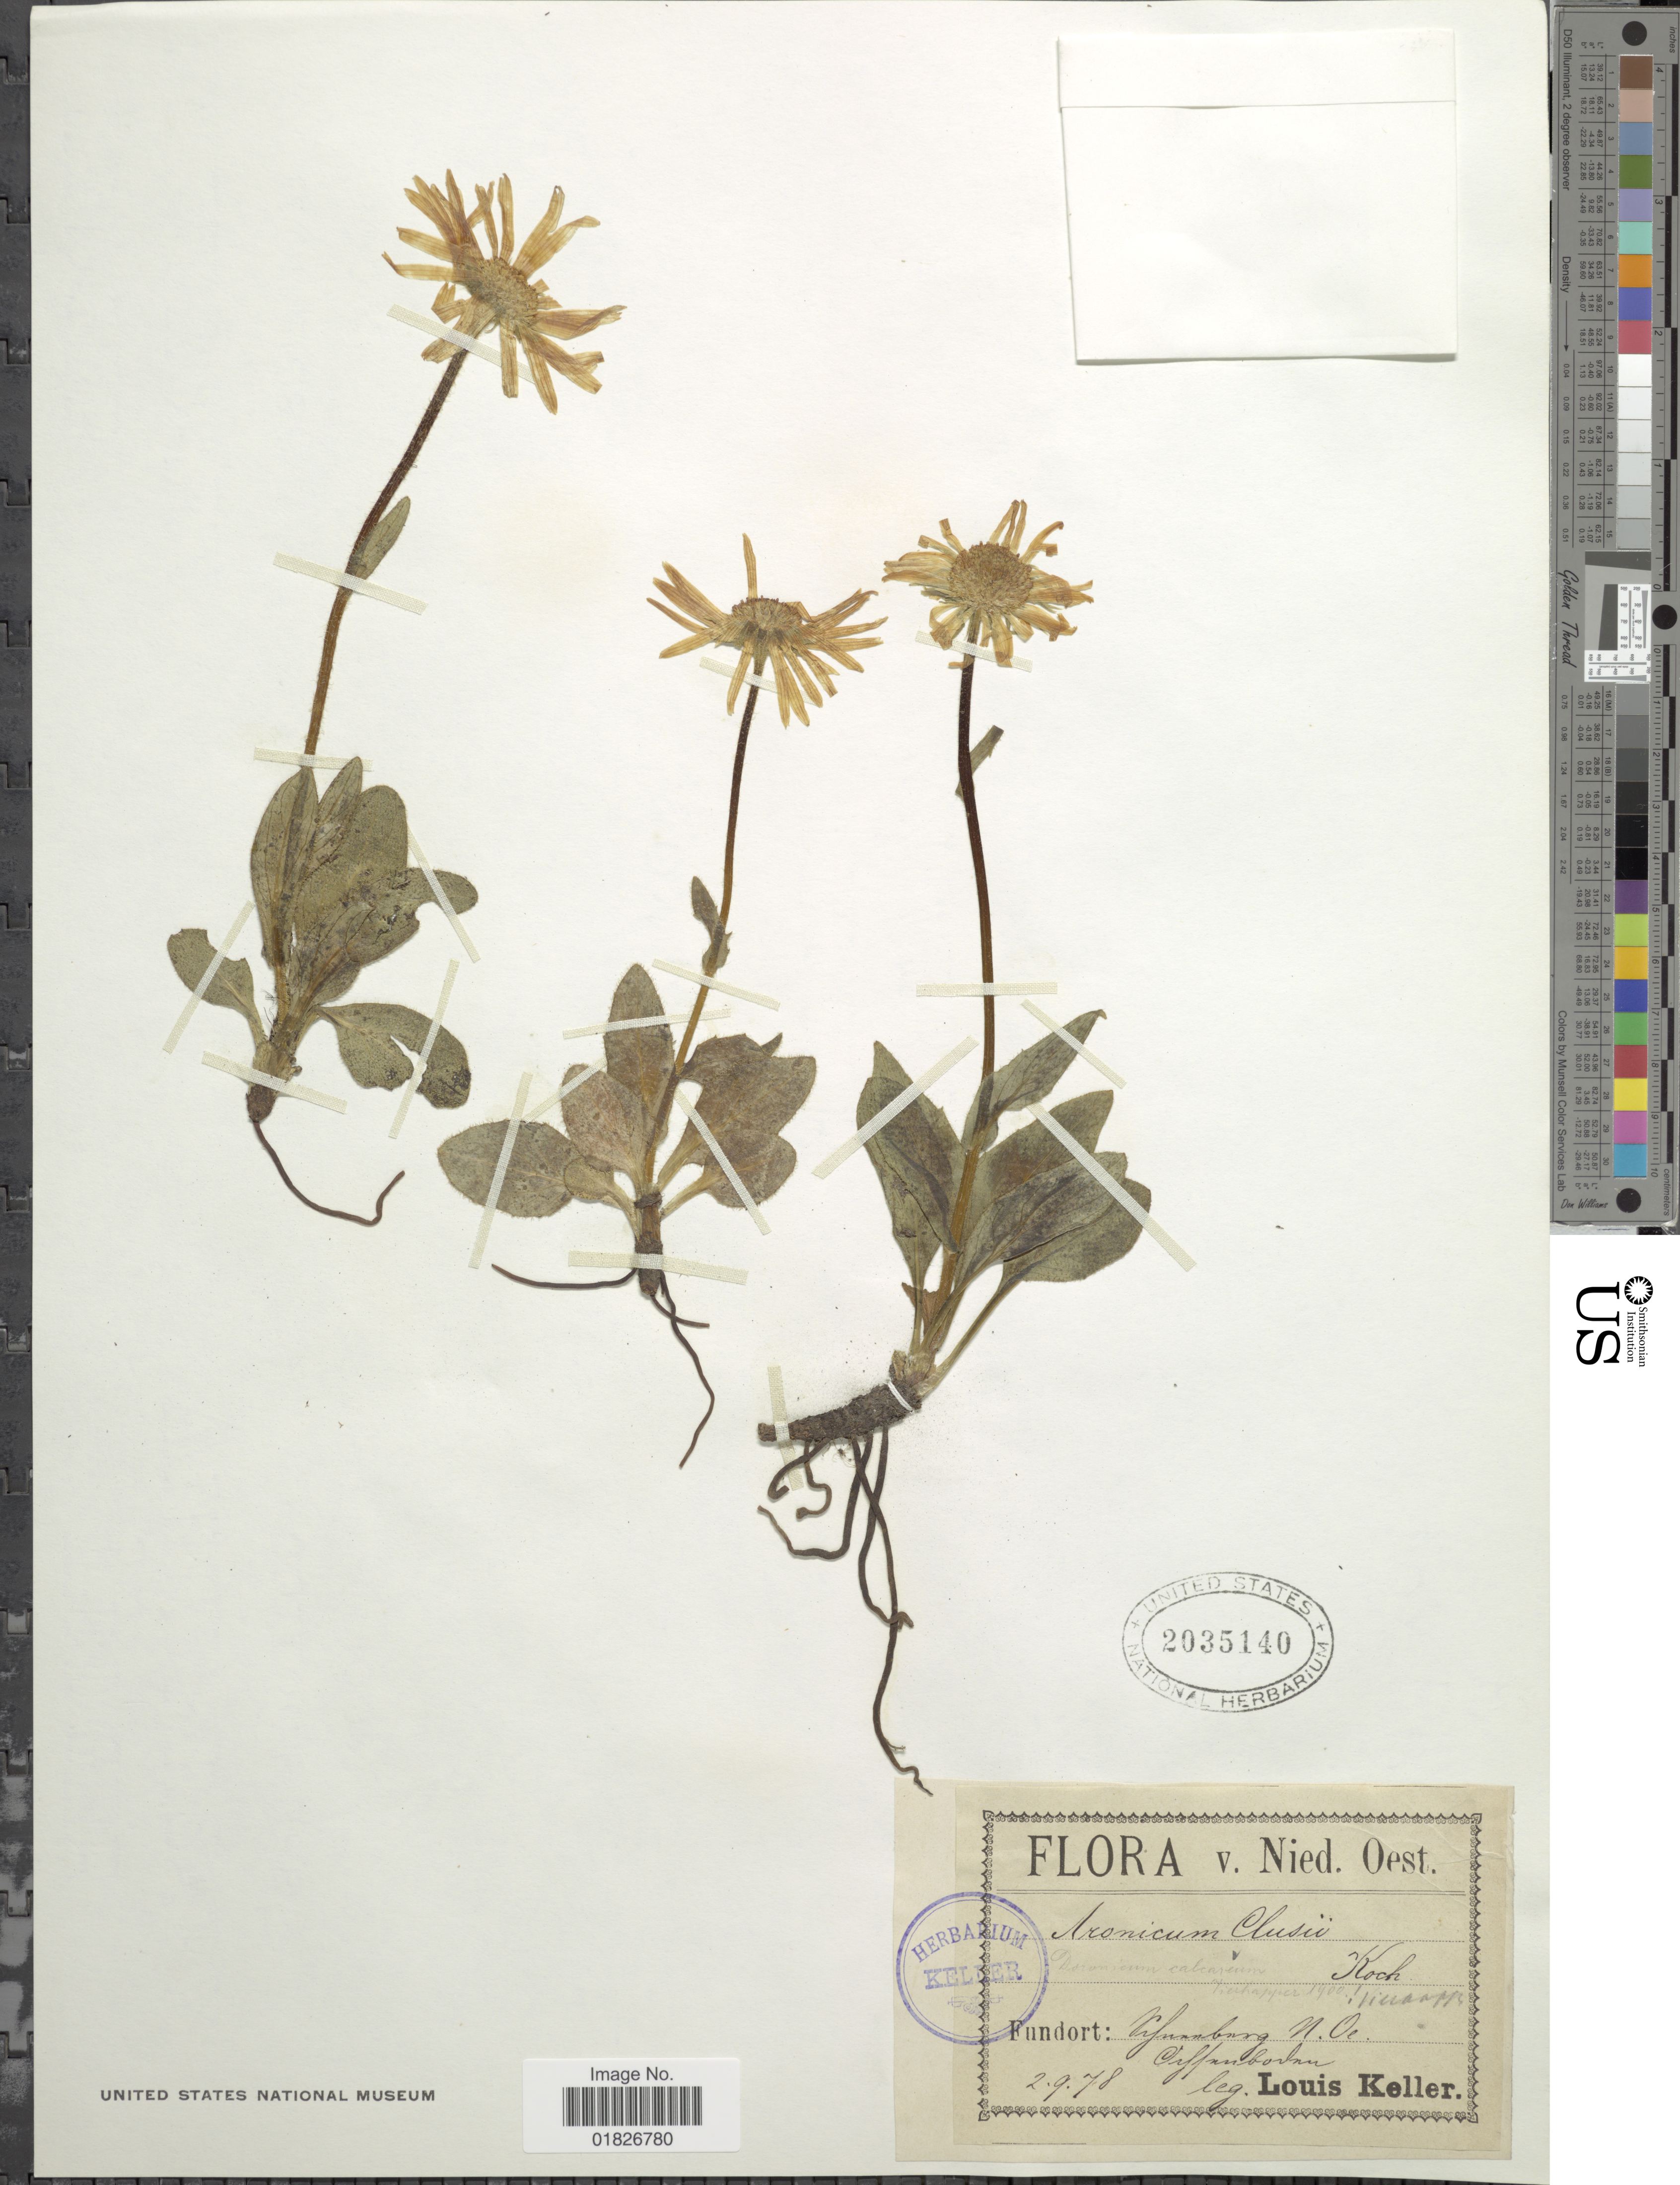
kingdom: Plantae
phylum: Tracheophyta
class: Magnoliopsida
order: Asterales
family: Asteraceae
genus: Doronicum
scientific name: Doronicum clusii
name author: (All.) Tausch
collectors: L. F. Keller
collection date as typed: Transcribed d/m/y: 2/9/78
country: Austria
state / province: Niederosterreich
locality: Nied. Oest, [illegible text], N. Oe., [illegible text]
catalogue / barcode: US 2035140